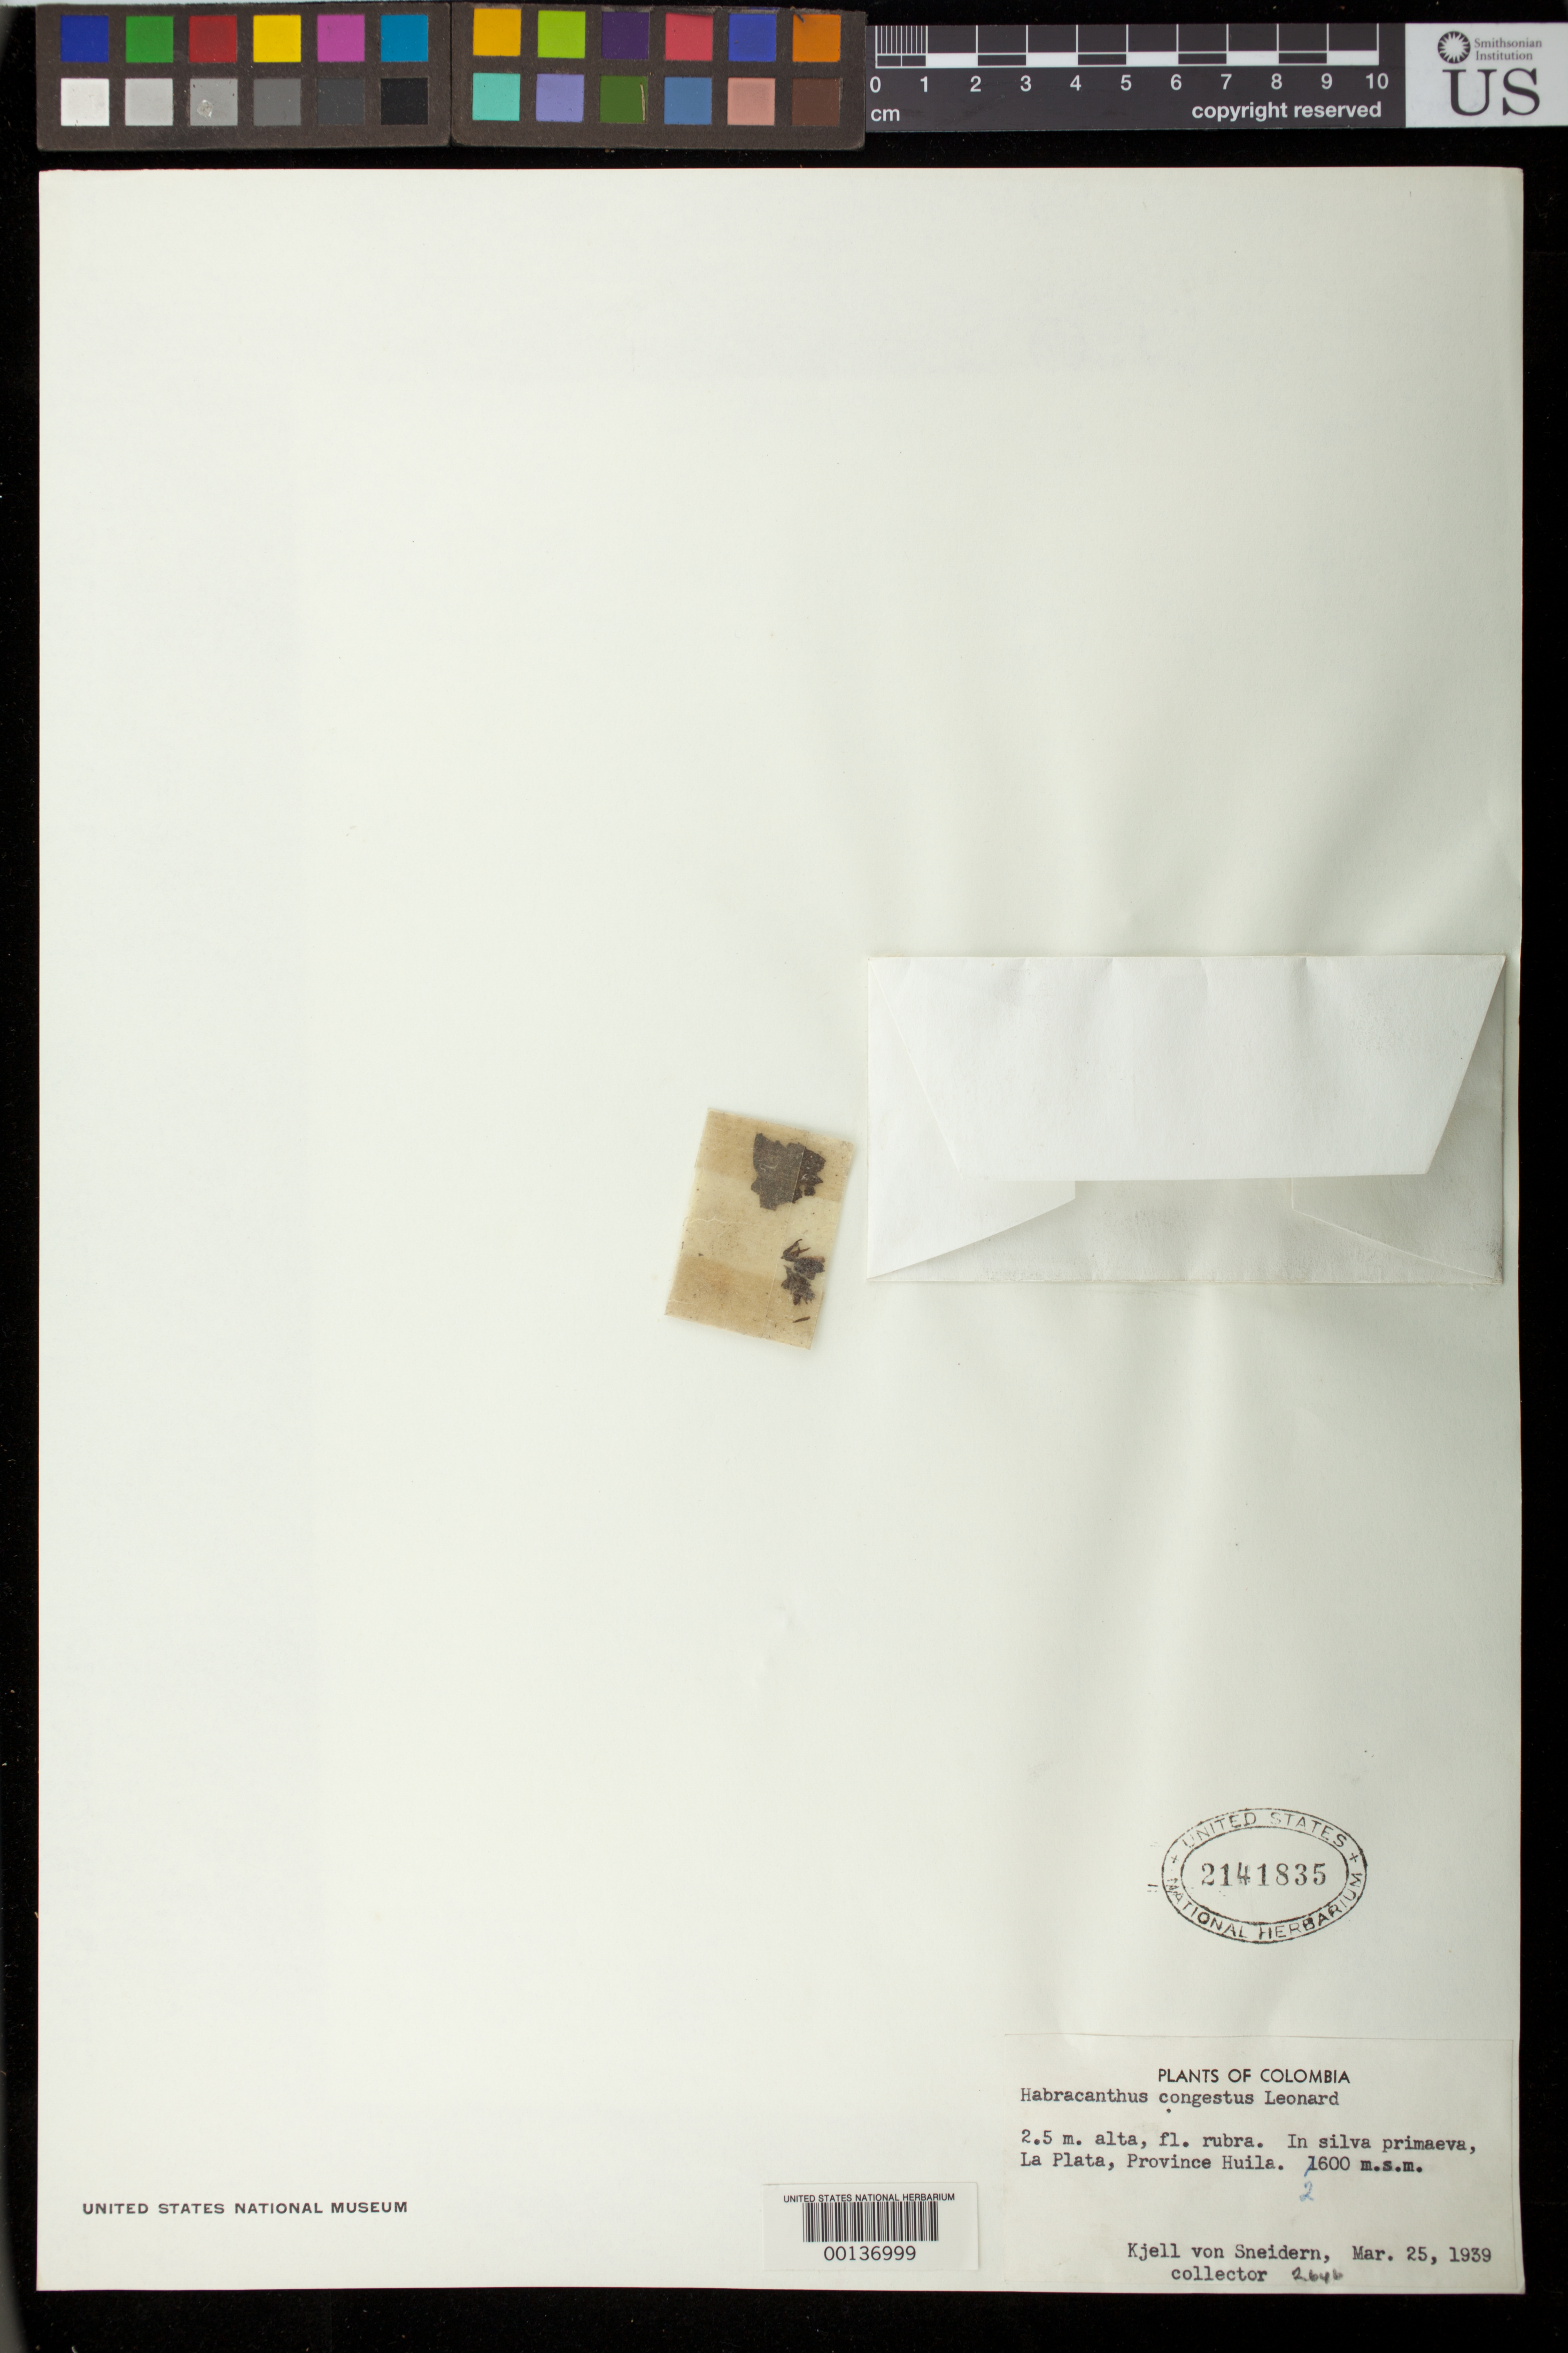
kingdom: Plantae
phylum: Tracheophyta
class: Magnoliopsida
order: Lamiales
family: Acanthaceae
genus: Habracanthus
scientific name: Habracanthus congestus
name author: Leonard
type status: Isotype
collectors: K. von Sneidern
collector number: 2646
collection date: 1939-03-25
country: Colombia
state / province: Huila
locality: La Plata.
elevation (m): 2600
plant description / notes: Fragmentary material of type specimen ex herb. unknown (original source or herbarium not indicated).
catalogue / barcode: US 2141835